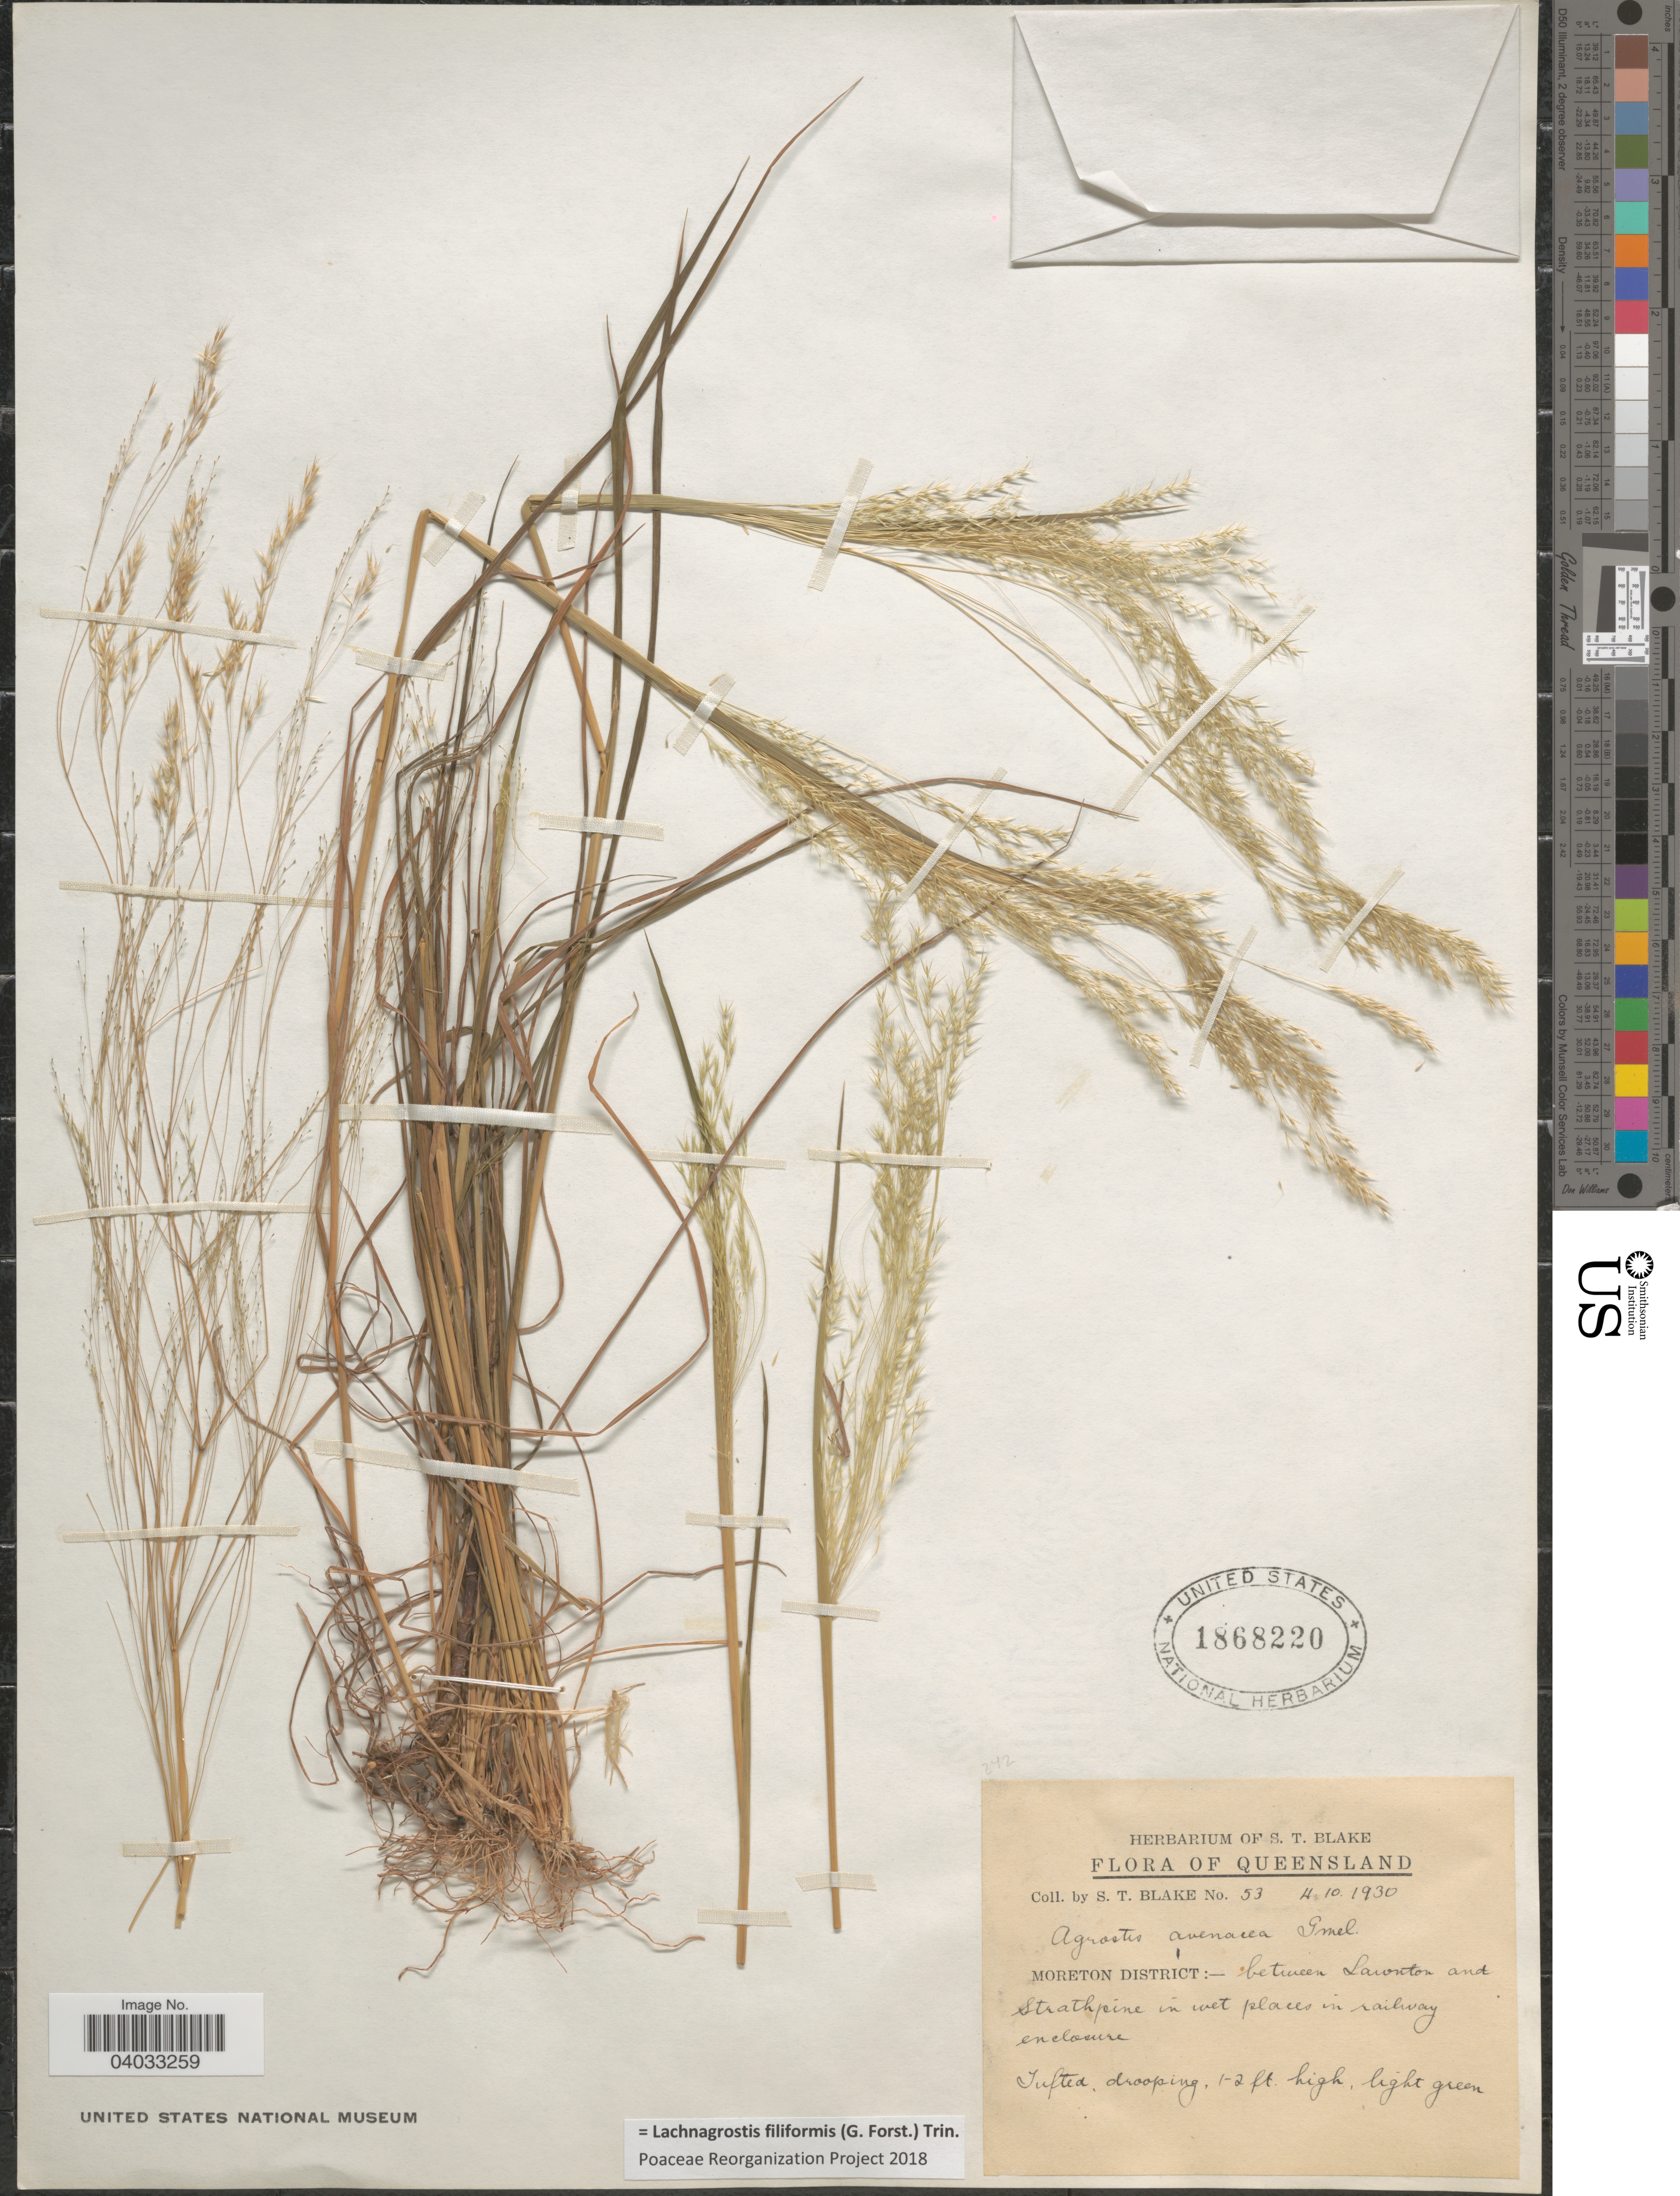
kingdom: Plantae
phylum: Tracheophyta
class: Liliopsida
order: Poales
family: Poaceae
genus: Lachnagrostis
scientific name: Lachnagrostis filiformis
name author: (J.R. Forst.) Trin.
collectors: S. T. Blake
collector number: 53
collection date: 1930-10-04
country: Australia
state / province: Queensland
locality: Moreton District: between Lawnton and Strathpine in wet places in railway enclosure.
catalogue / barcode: US 1868220